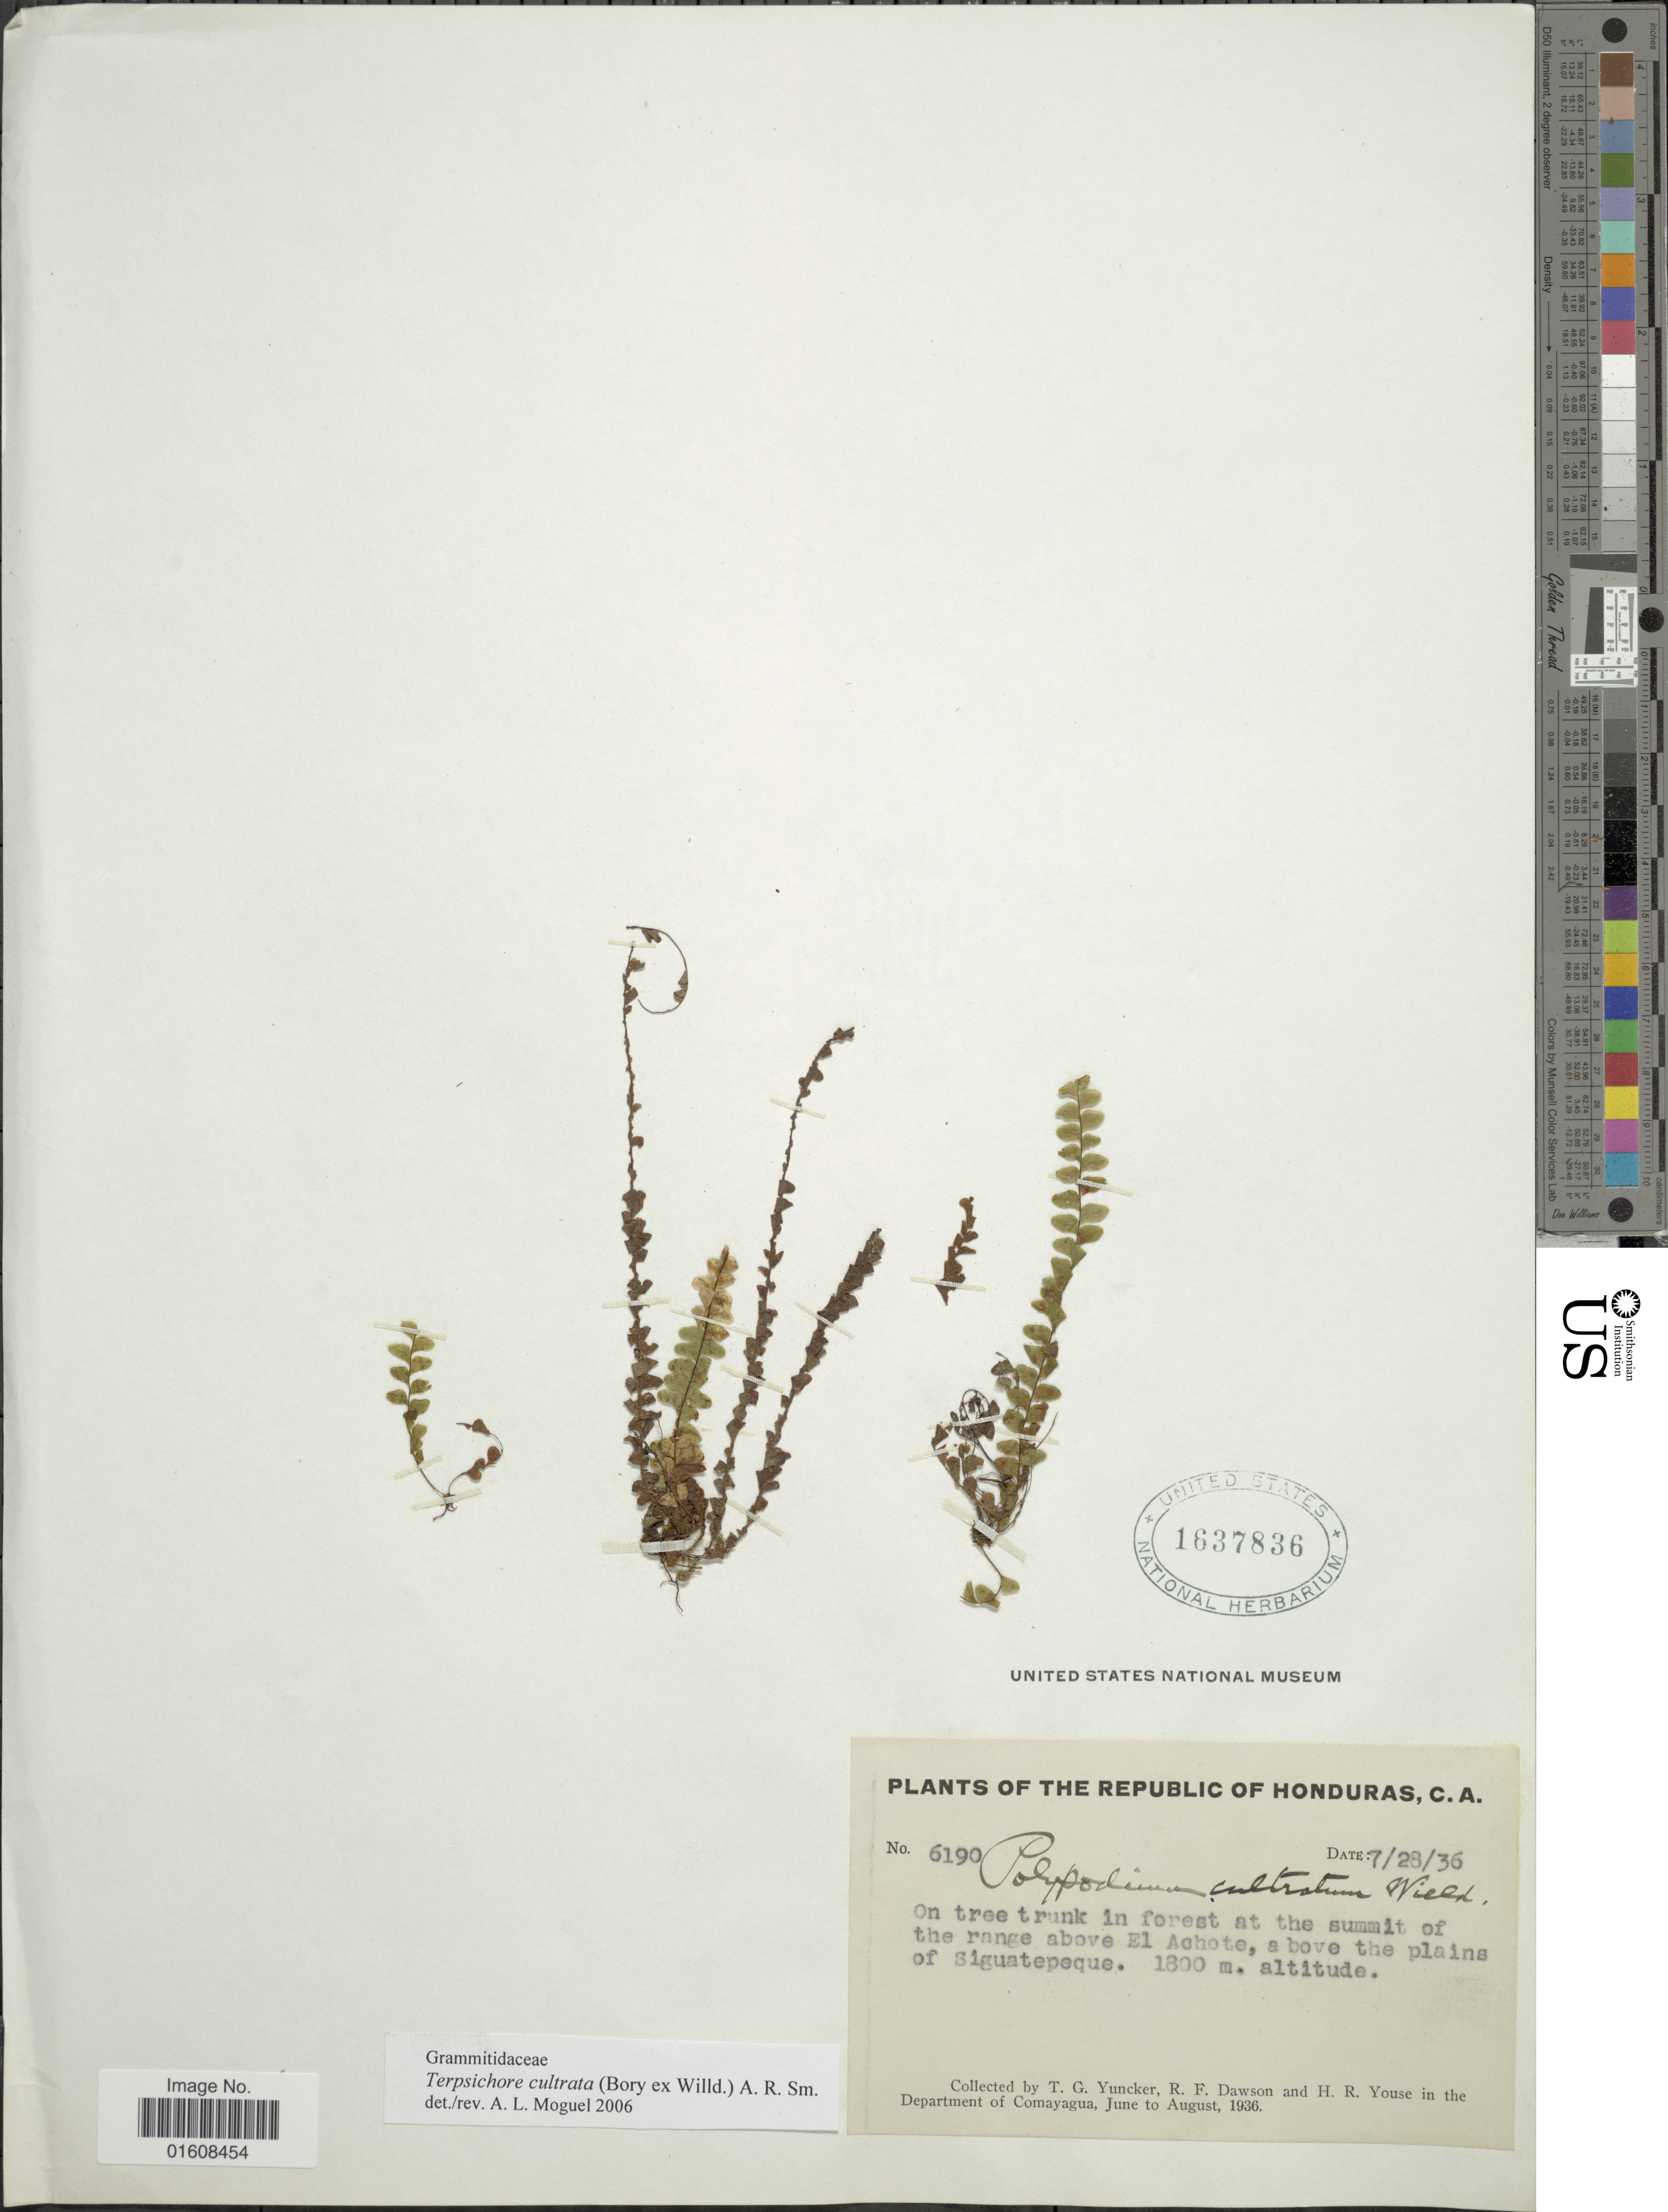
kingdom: Plantae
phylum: Tracheophyta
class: Polypodiopsida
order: Polypodiales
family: Polypodiaceae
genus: Alansmia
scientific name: Alansmia cultrata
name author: (Bory ex Willd.) Moguel & M. Kessler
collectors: T. G. Yuncker, R. F. Dawson & H. Youse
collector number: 6190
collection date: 1936-07-28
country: Honduras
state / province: Comayagua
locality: In forest at the summit of the range above El Achote, above the plains of Siguatepeque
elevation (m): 1800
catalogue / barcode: US 1637836